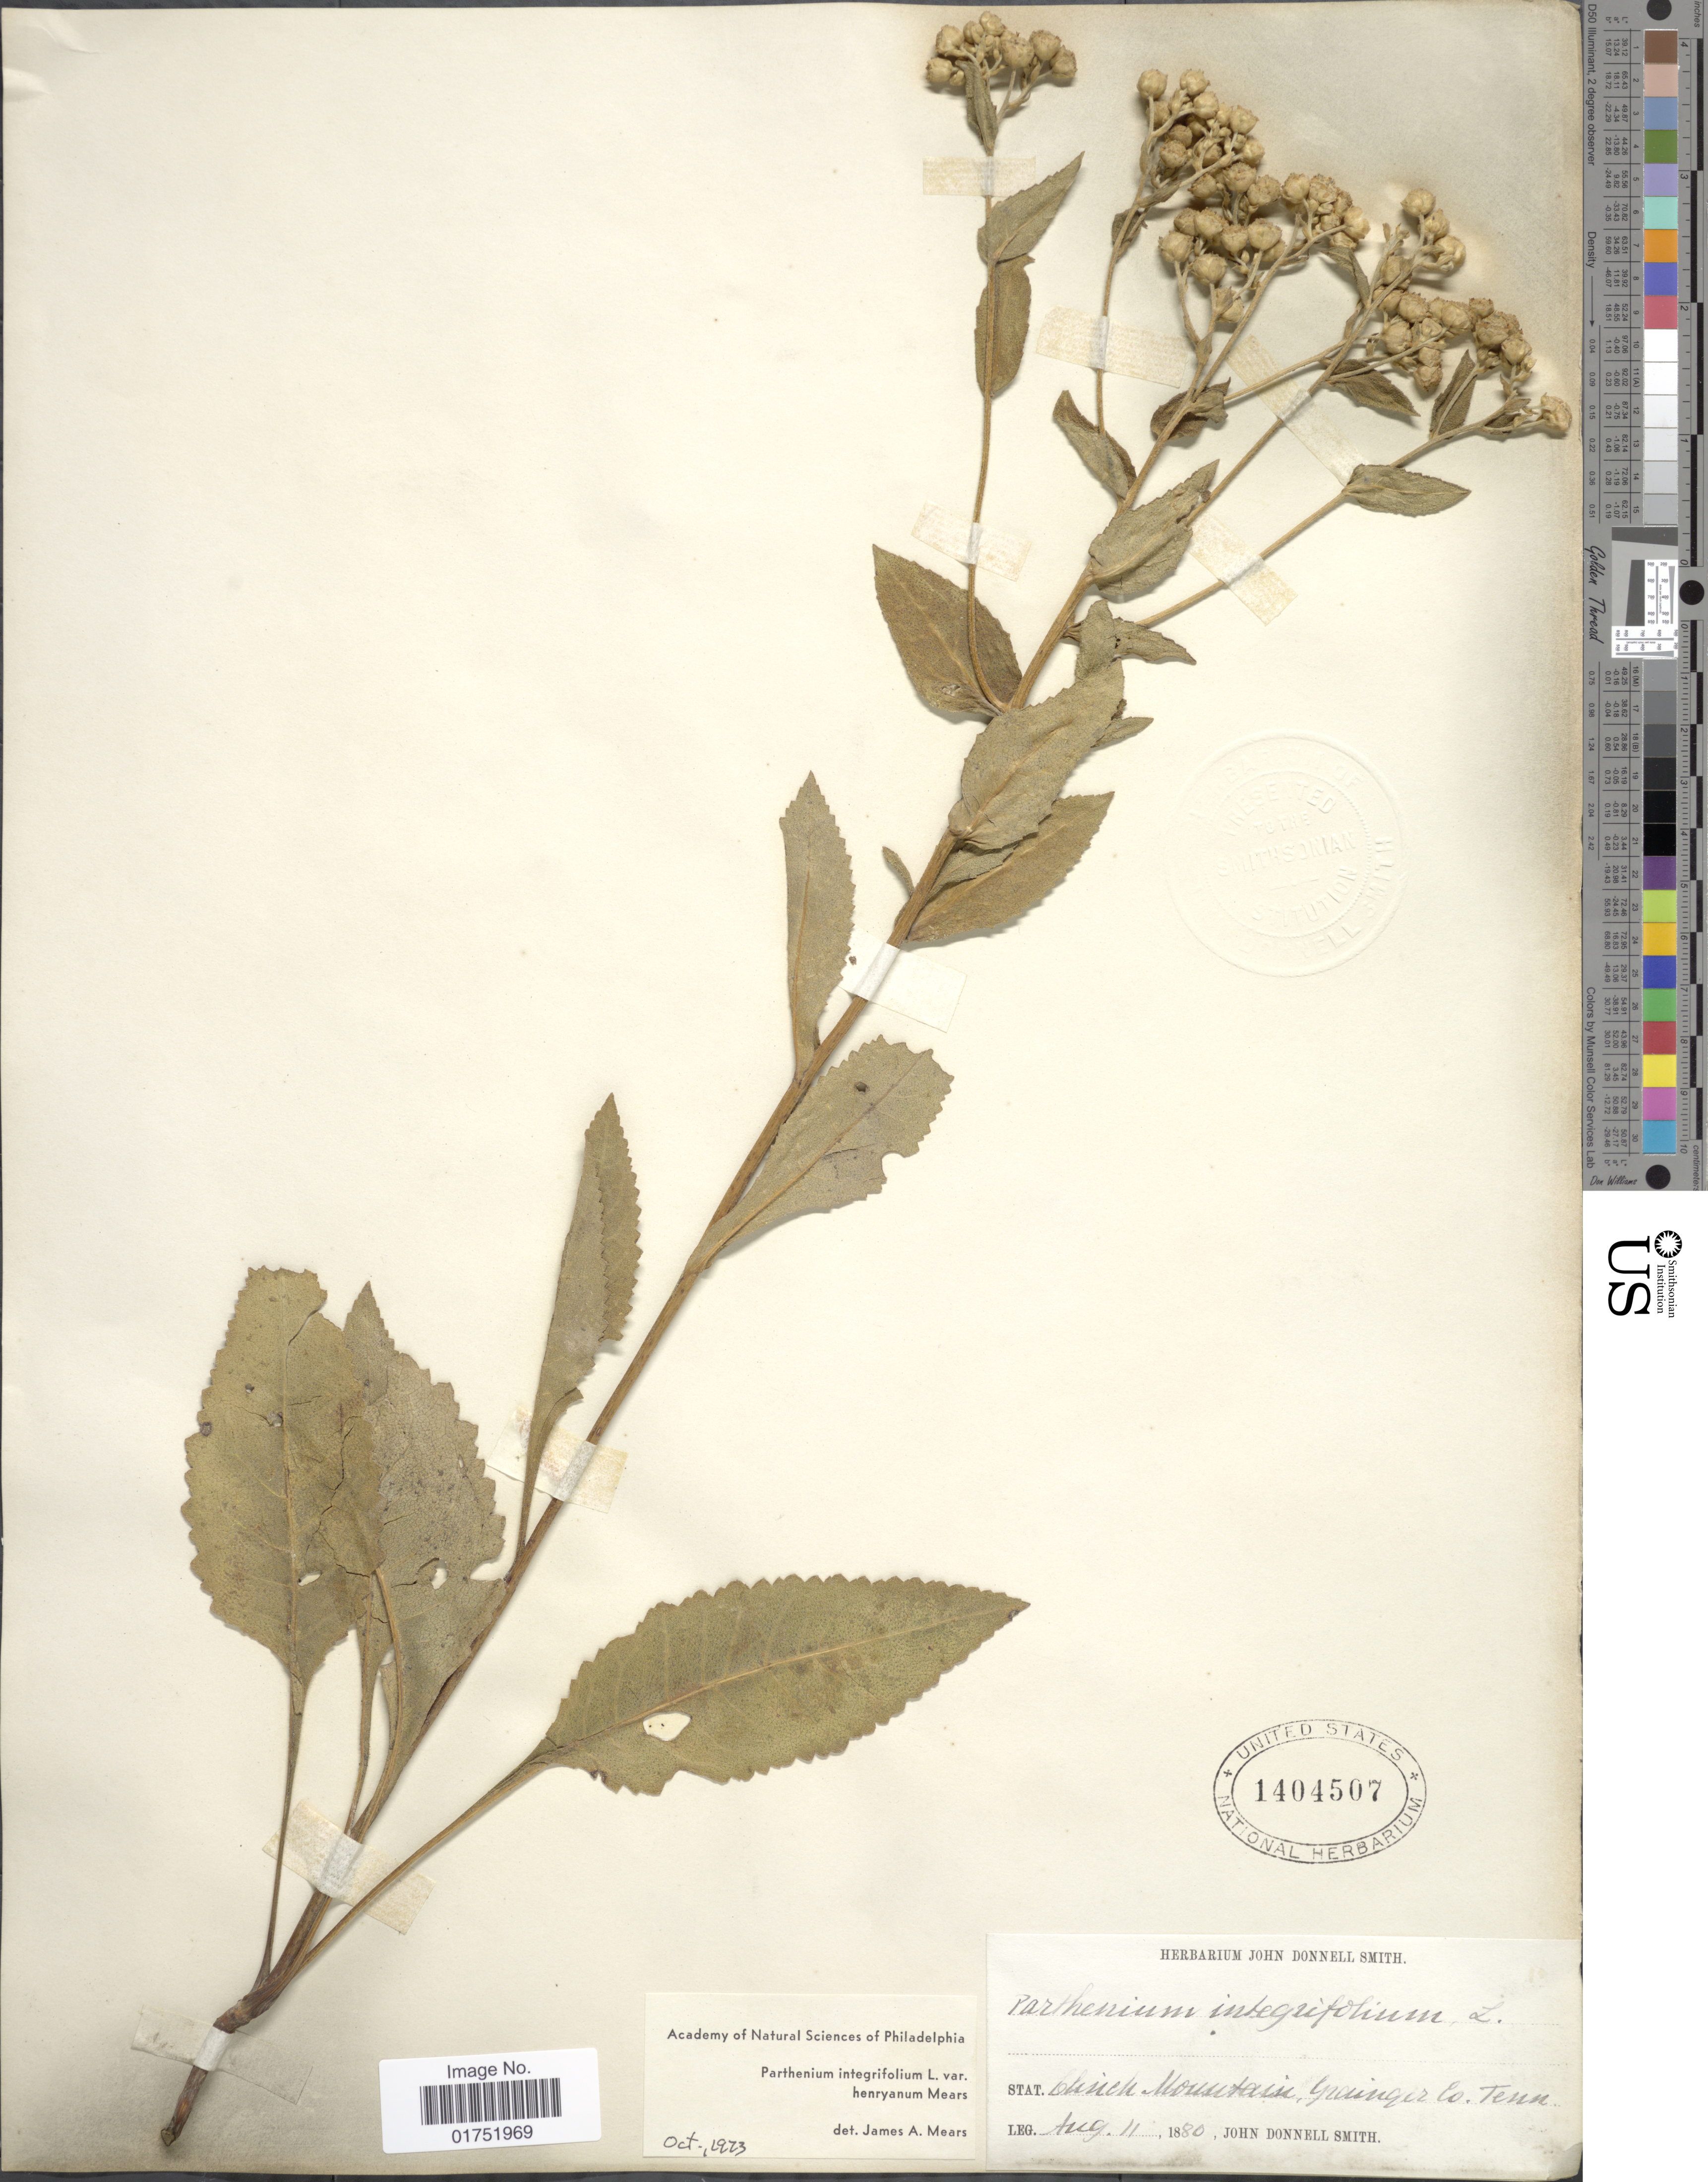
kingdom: Plantae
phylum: Tracheophyta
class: Magnoliopsida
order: Asterales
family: Asteraceae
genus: Parthenium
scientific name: Parthenium integrifolium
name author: L.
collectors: J. Donnell Smith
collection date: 1880-08-11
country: United States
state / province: Tennessee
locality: Clinch Mountain, Grainger Co., Tenn.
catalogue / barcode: US 1404507